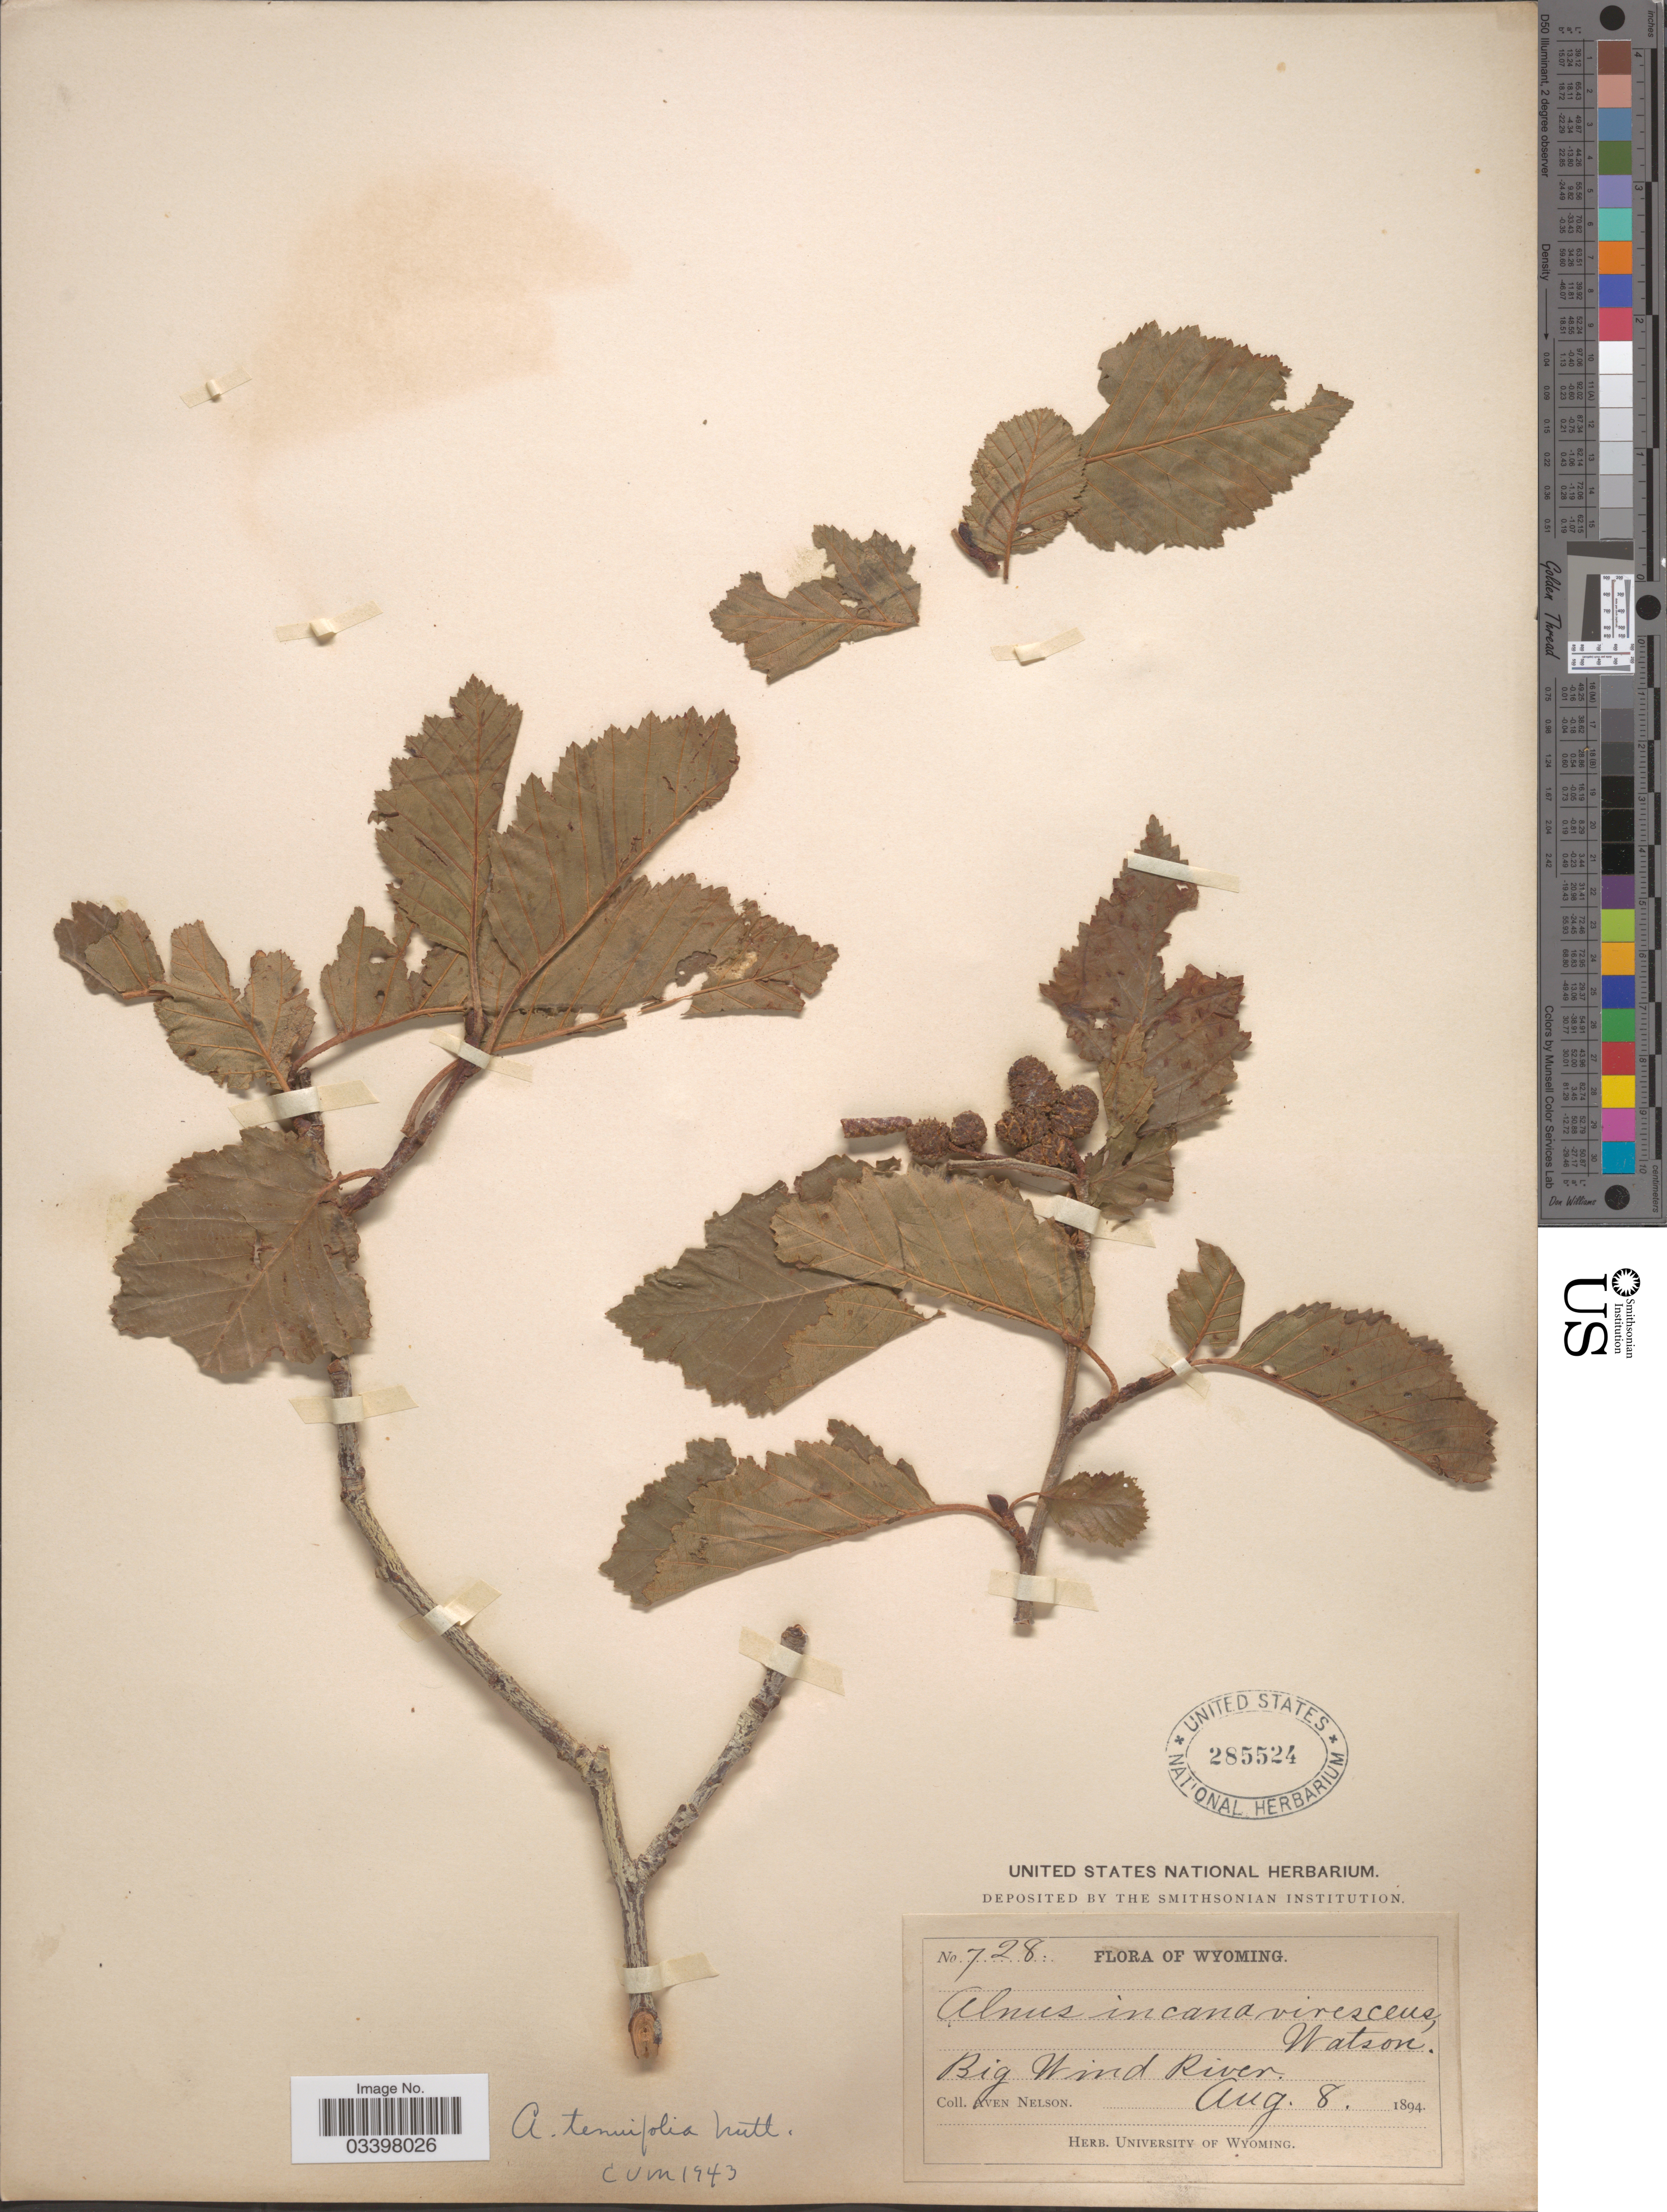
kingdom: Plantae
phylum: Tracheophyta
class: Magnoliopsida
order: Fagales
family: Betulaceae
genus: Alnus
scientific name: Alnus incana subsp. tenuifolia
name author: (Nutt.) Breitung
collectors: A. Nelson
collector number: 728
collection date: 1894-08-08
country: United States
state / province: Wyoming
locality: Big Wind River.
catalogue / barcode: US 285524